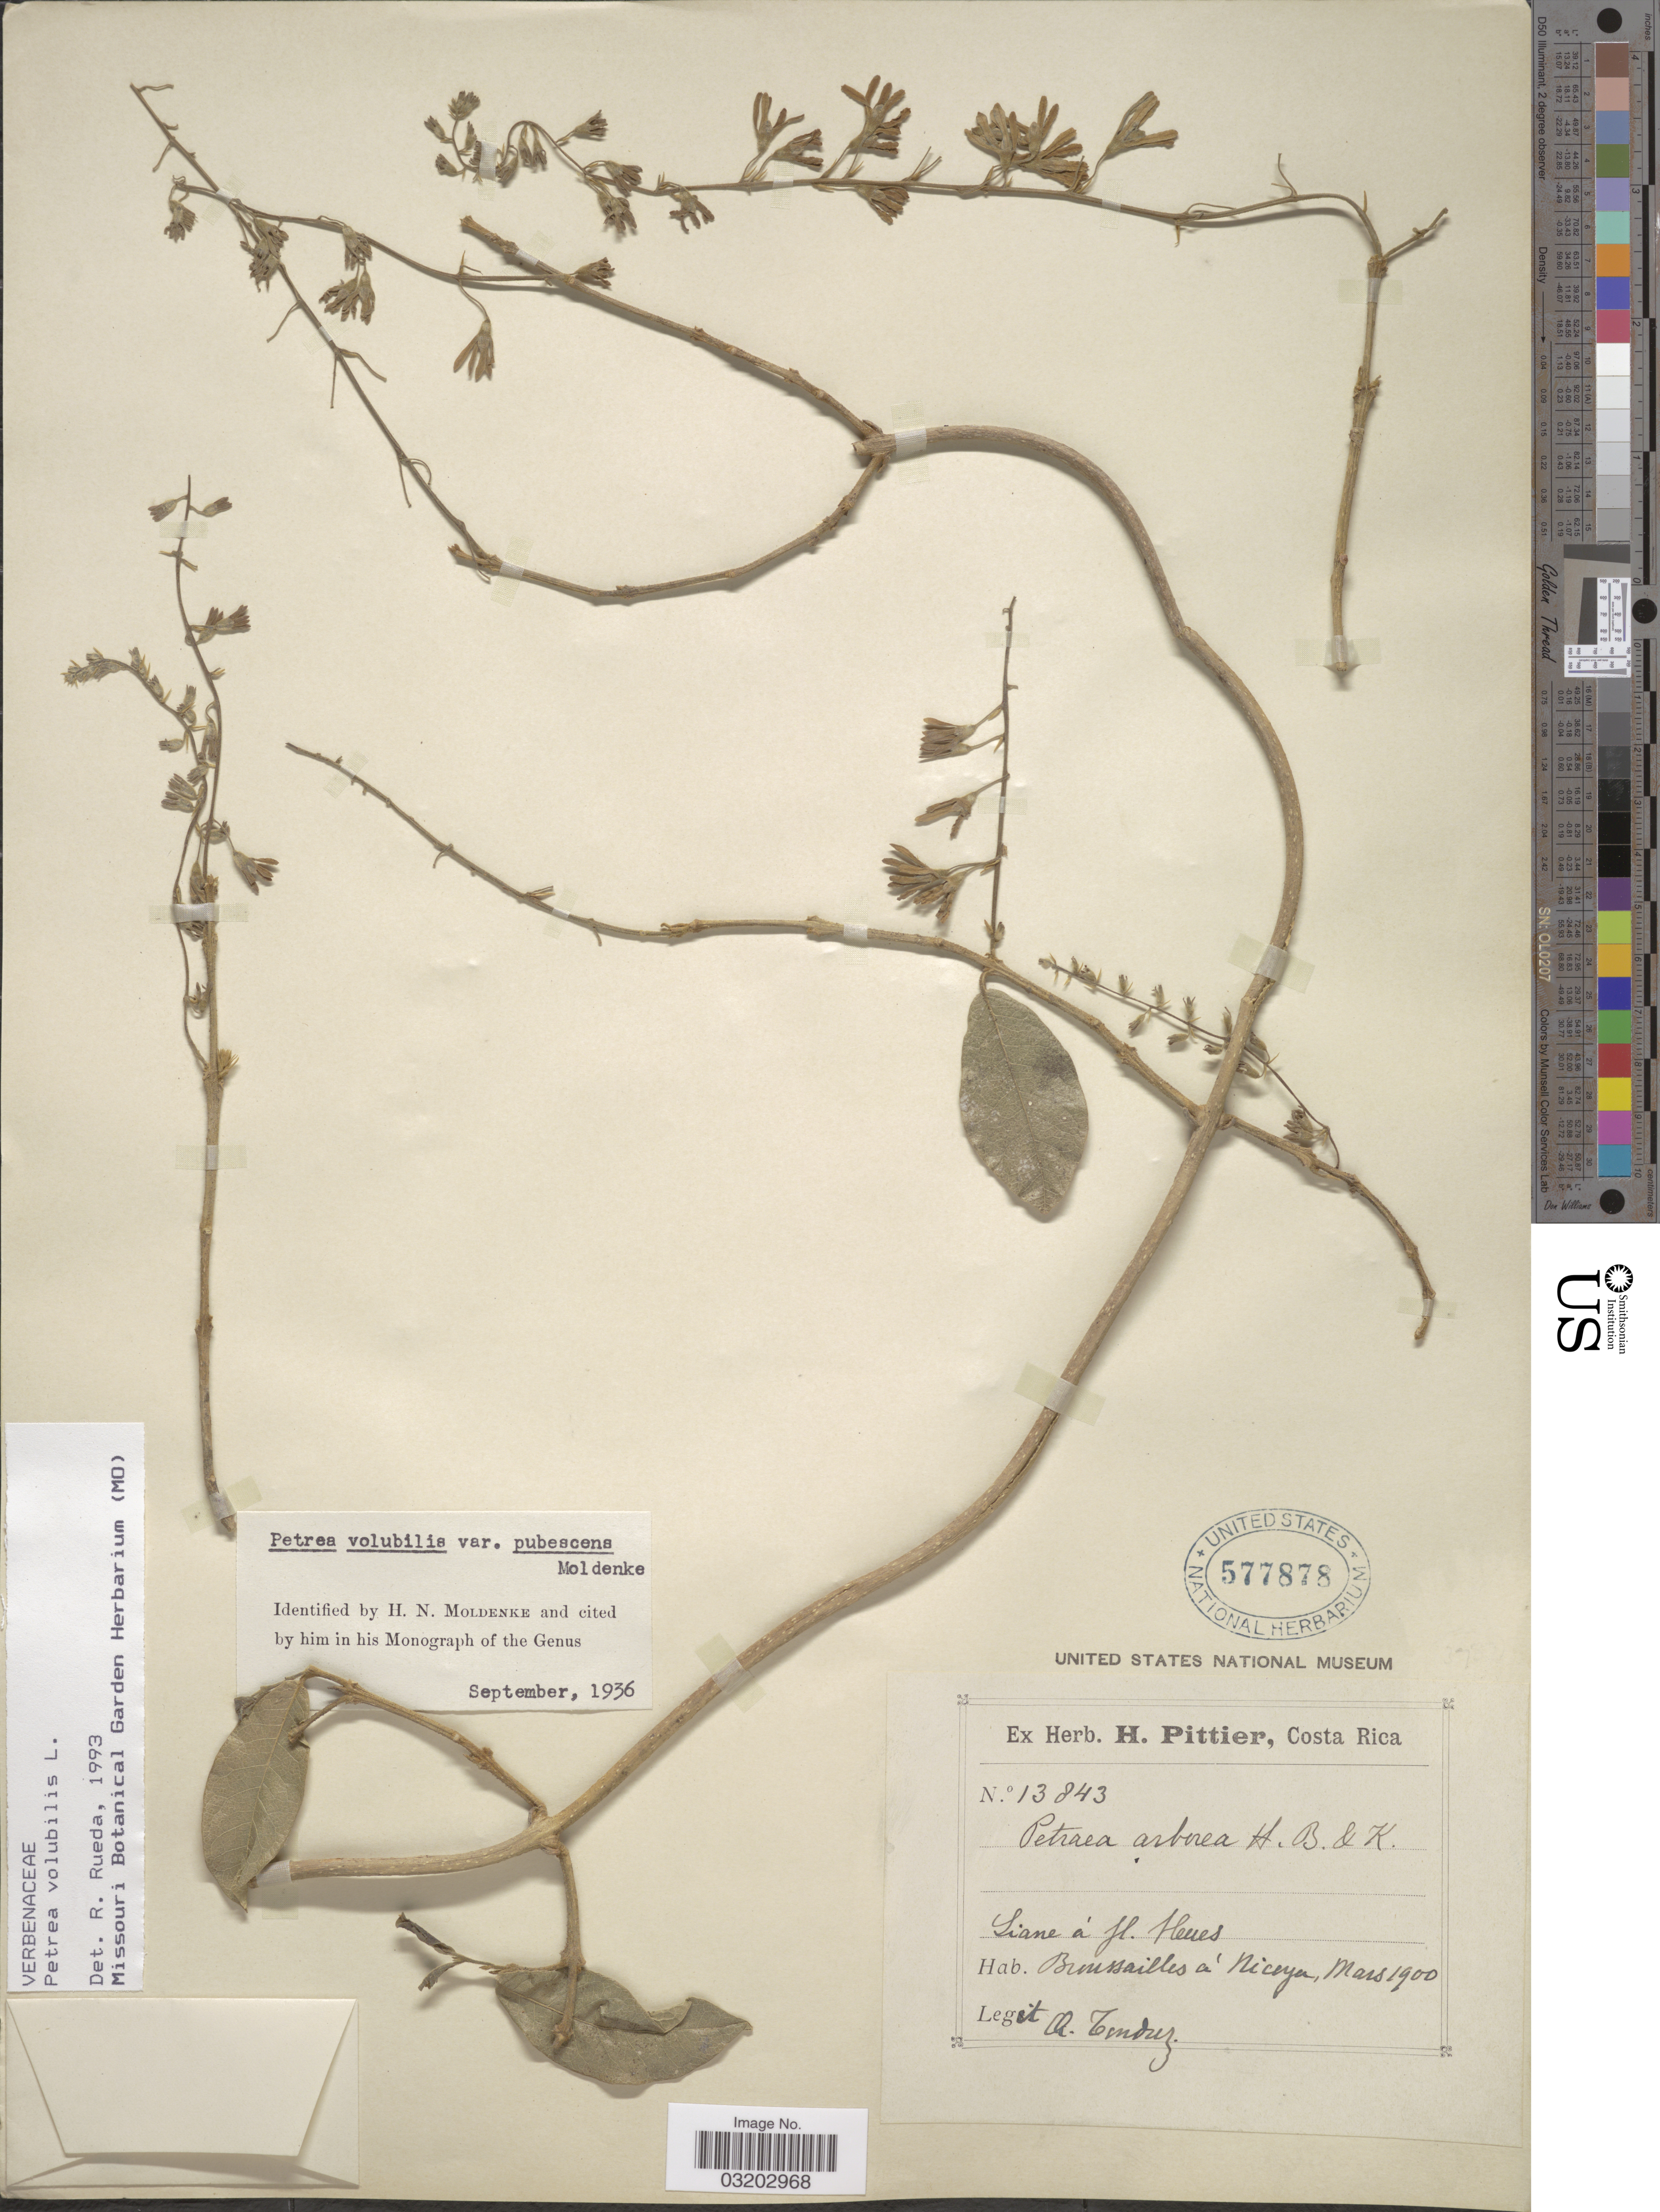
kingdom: Plantae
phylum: Tracheophyta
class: Magnoliopsida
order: Lamiales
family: Verbenaceae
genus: Petrea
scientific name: Petrea volubilis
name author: L.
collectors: A. Tonduz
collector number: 13843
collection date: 1900-03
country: Costa Rica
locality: Brousailles à Nicoya.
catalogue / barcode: US 577878